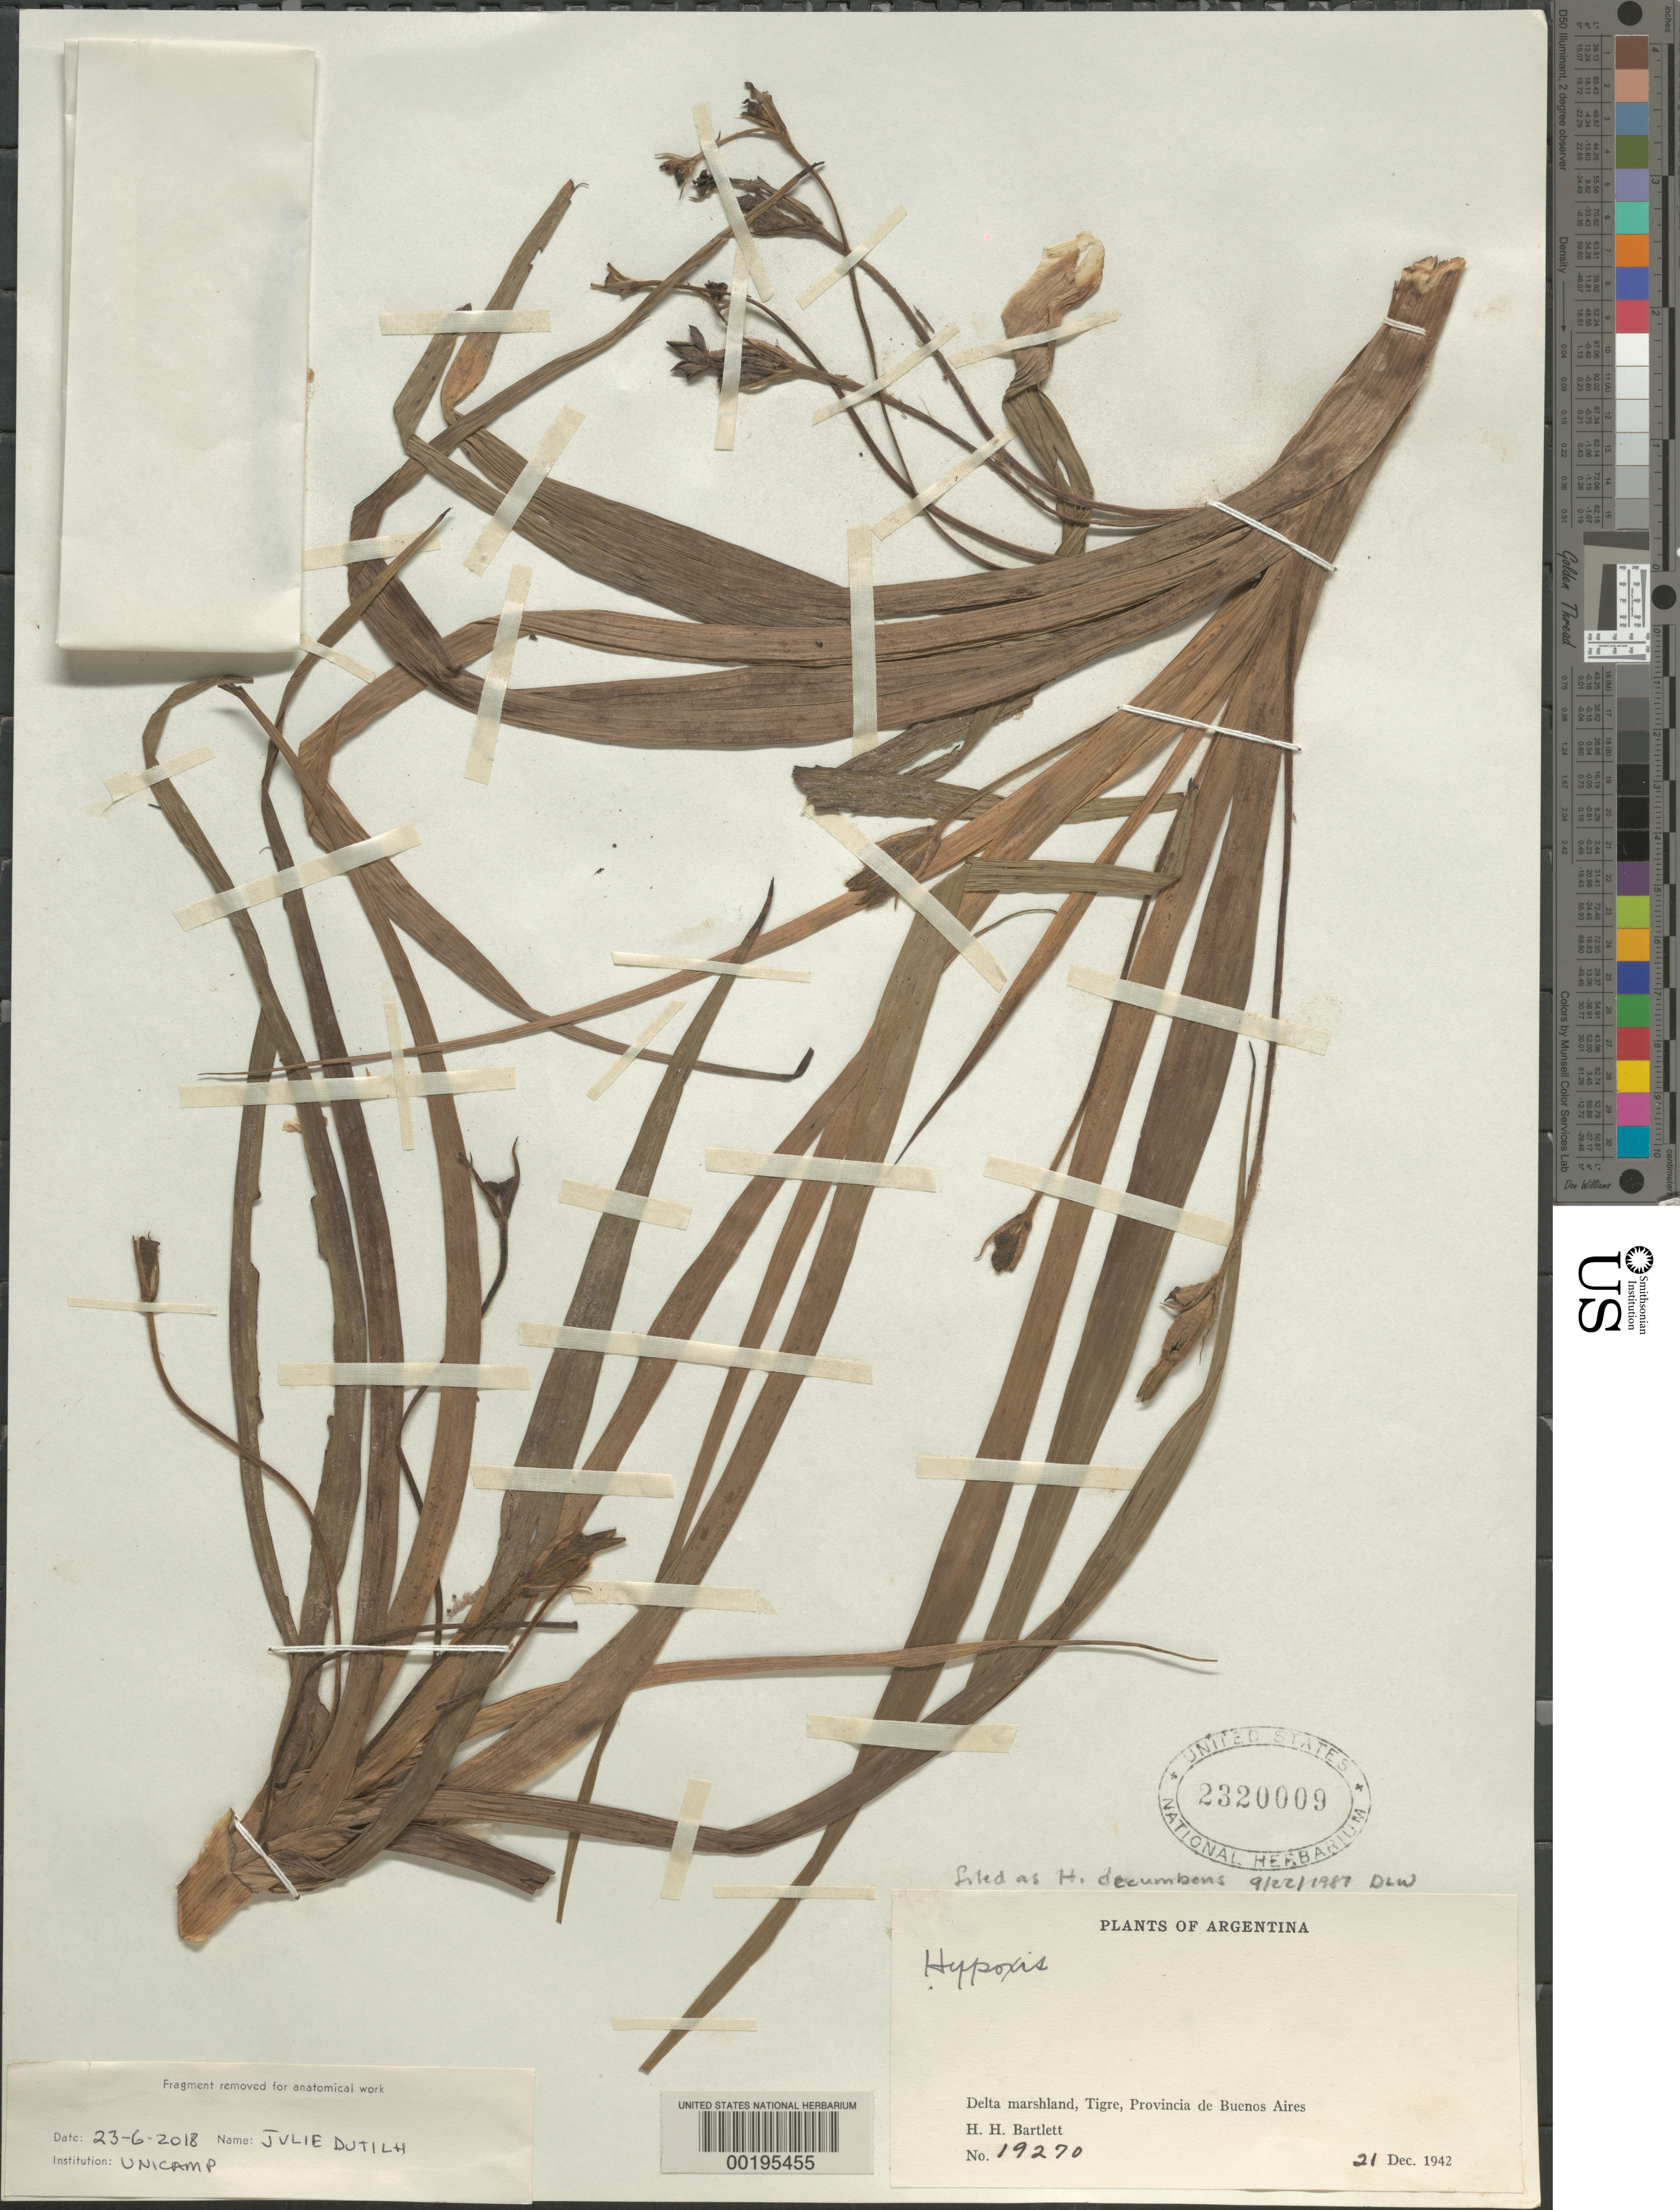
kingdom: Plantae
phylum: Tracheophyta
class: Liliopsida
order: Asparagales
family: Hypoxidaceae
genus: Hypoxis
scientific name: Hypoxis decumbens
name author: L.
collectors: H. H. Bartlett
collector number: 19270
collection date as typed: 21 Dec 1942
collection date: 1942-12-21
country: Argentina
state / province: Buenos Aires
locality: Tigre; delta marshland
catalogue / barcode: US 2320009